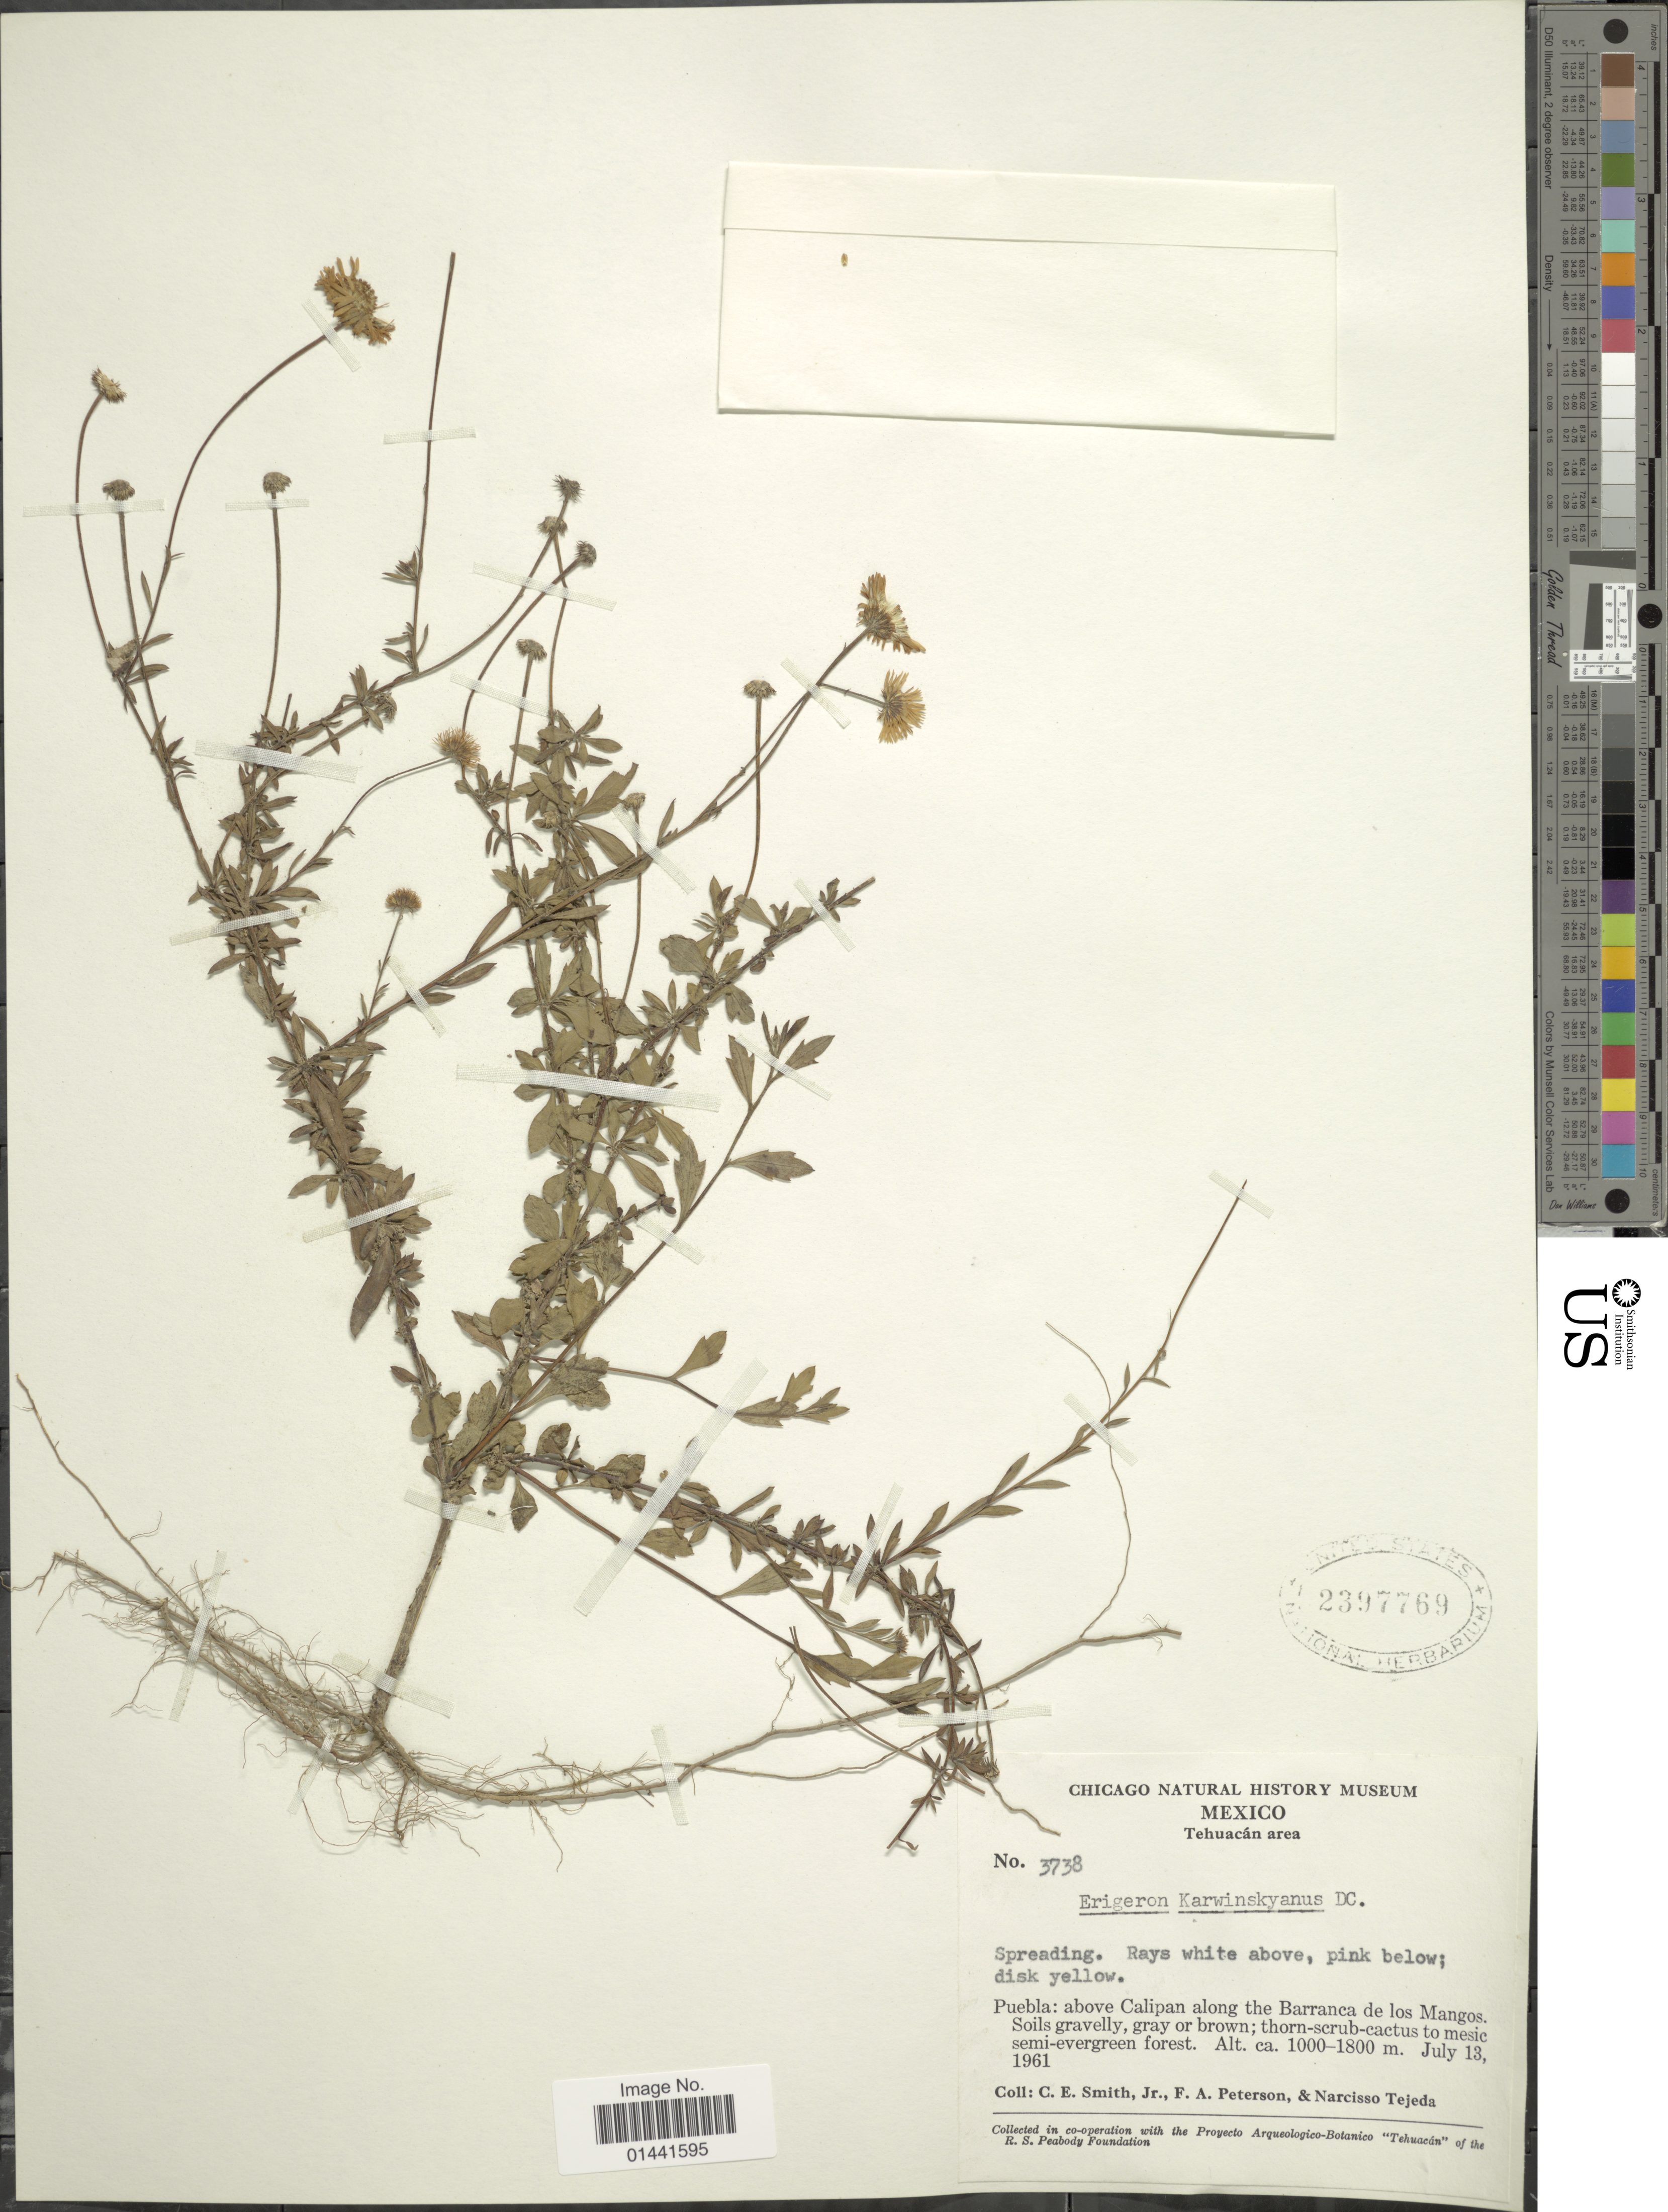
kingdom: Plantae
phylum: Tracheophyta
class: Magnoliopsida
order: Asterales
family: Asteraceae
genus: Erigeron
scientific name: Erigeron karvinskianus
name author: DC.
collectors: C. E. Smith Jr., F. A. Peterson & N. Tejeda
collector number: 378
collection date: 1961-07-13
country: Mexico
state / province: Puebla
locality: Tehuacán area, above Calipan along the barranca de los Mangos, soils gravelly, gray or brown; thorn-scrub-cactus to mesic semi-evergreen forest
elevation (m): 1000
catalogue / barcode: US 2397769